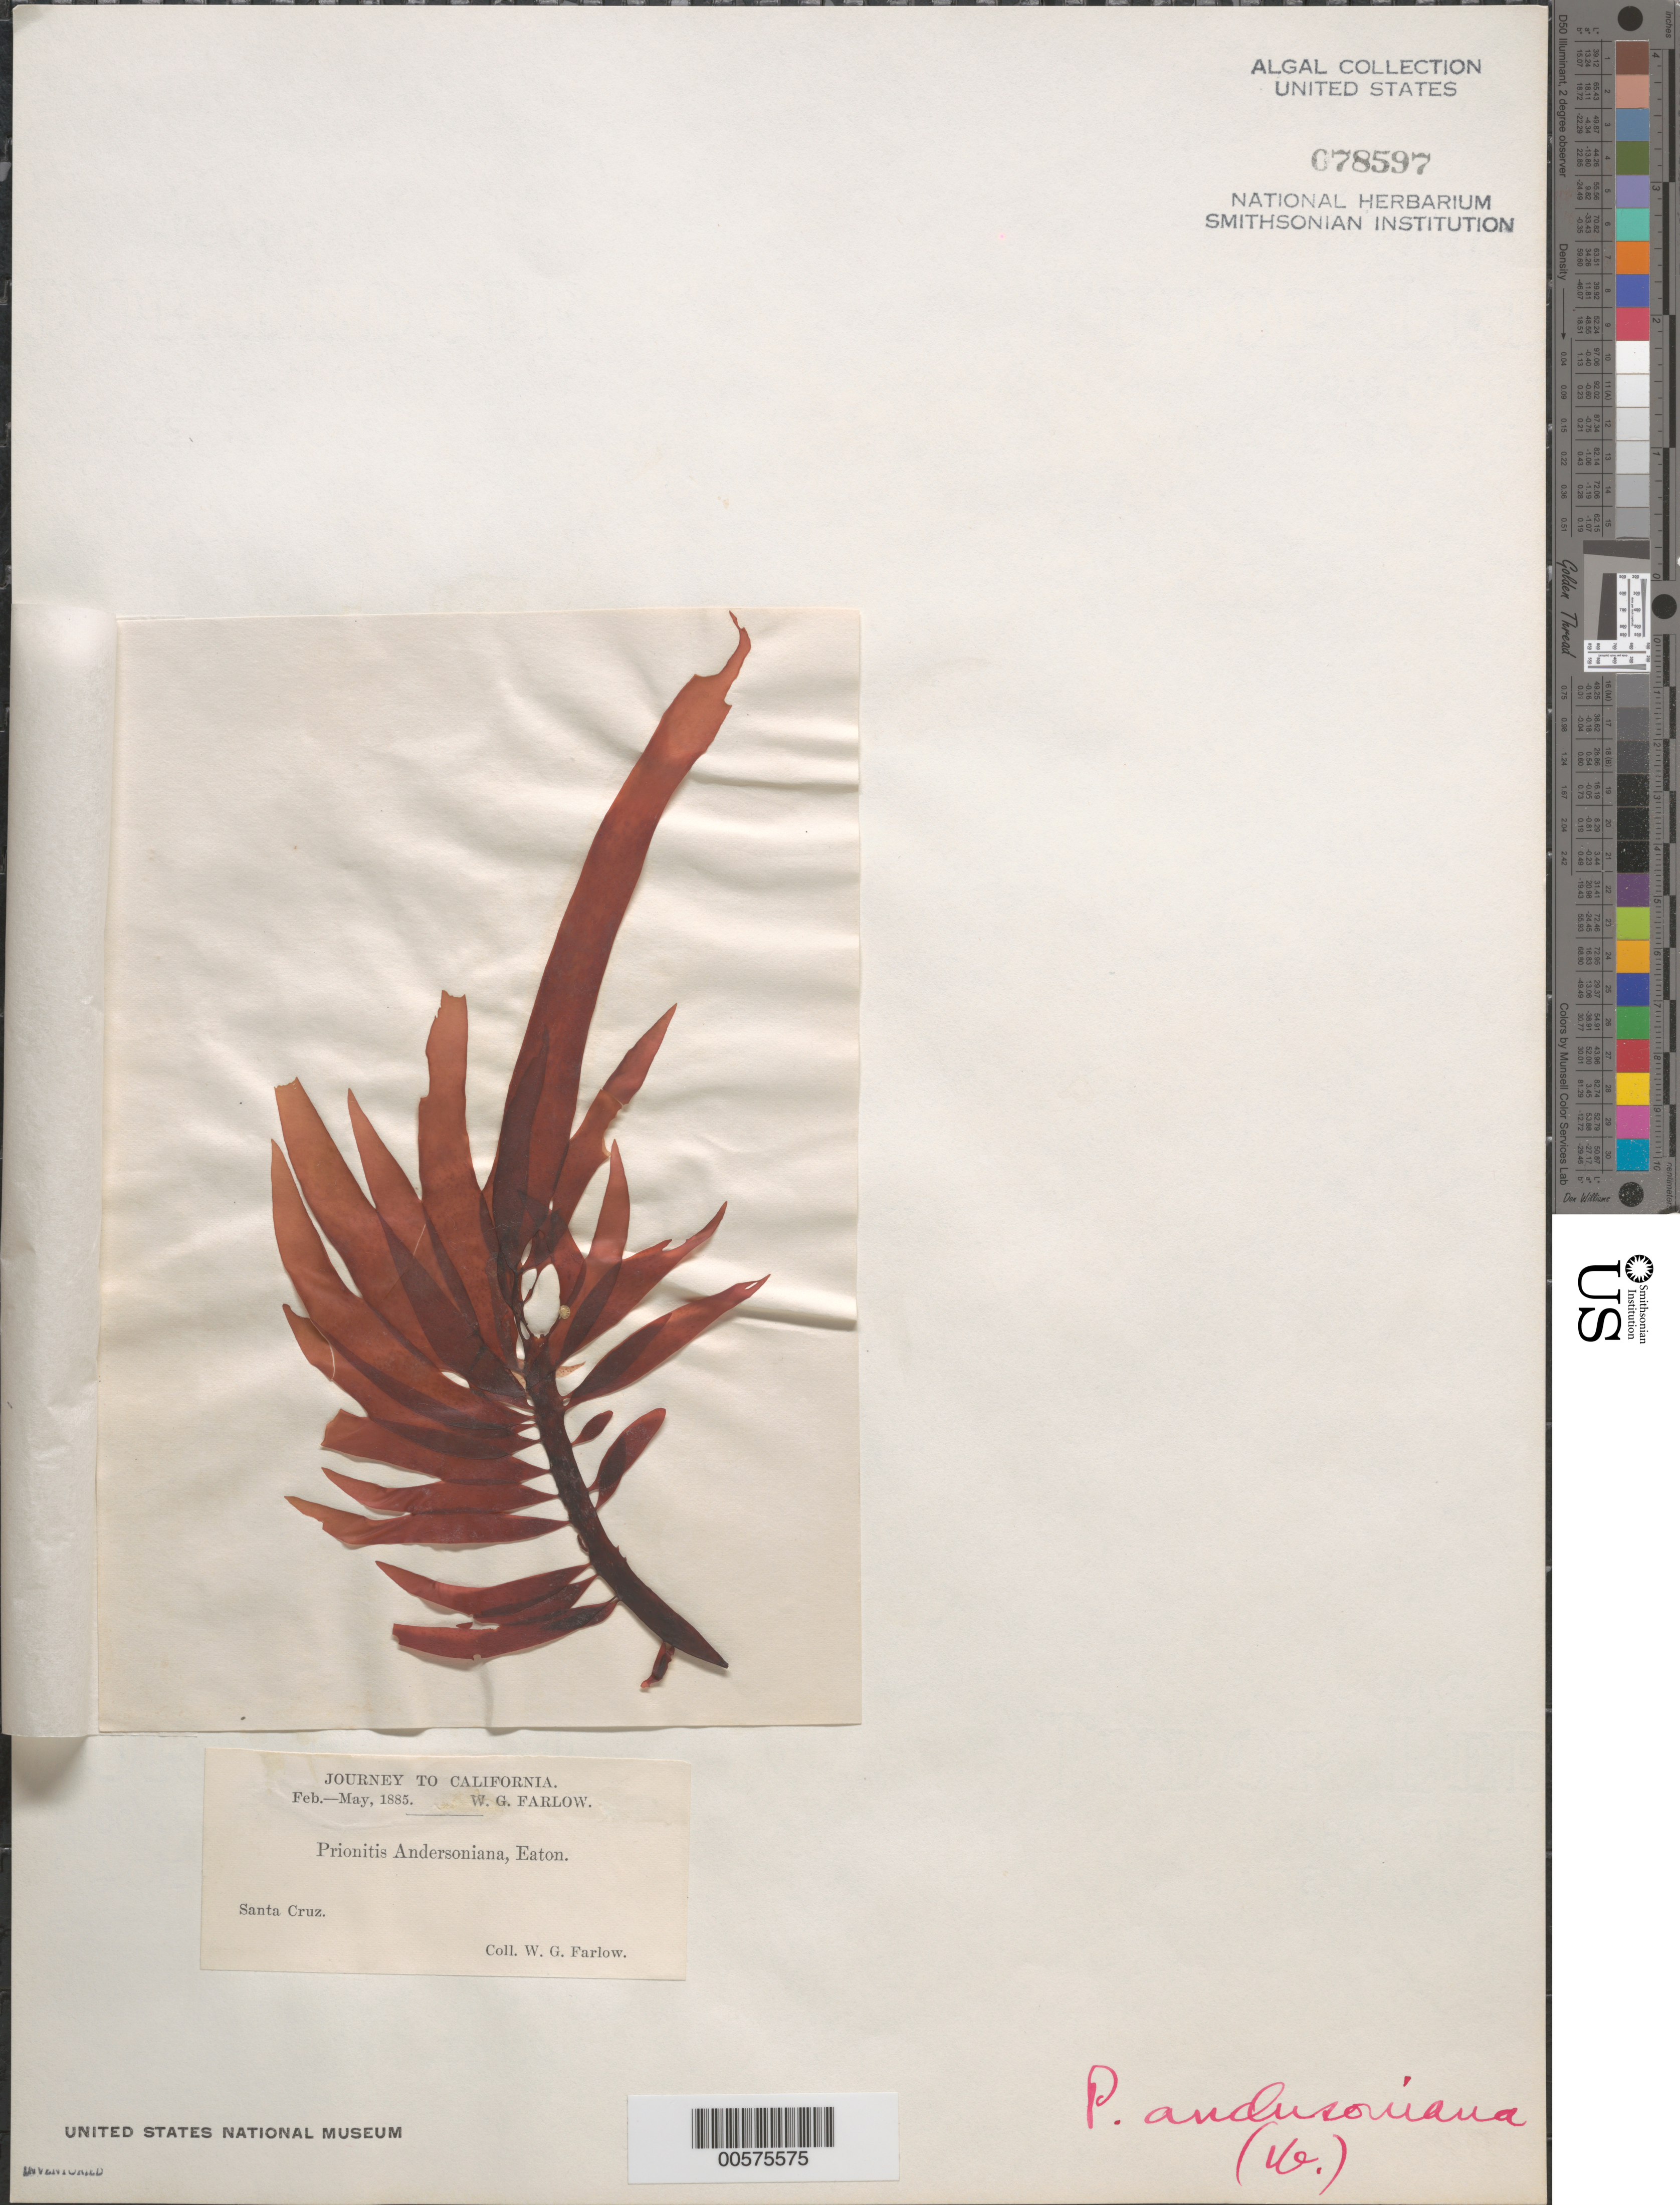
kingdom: Plantae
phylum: Rhodophyta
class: Florideophyceae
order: Cryptonemiales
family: Cryptonemiaceae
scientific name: Prionitis sternbergii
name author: (C. Agardh) J. Agardh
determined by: Algae name updating Project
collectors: W. G. Farlow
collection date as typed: Feb 1885 to -- May 1885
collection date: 1885-02/1885-05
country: United States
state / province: California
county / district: Santa Cruz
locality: Santa Cruz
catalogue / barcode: US 78597